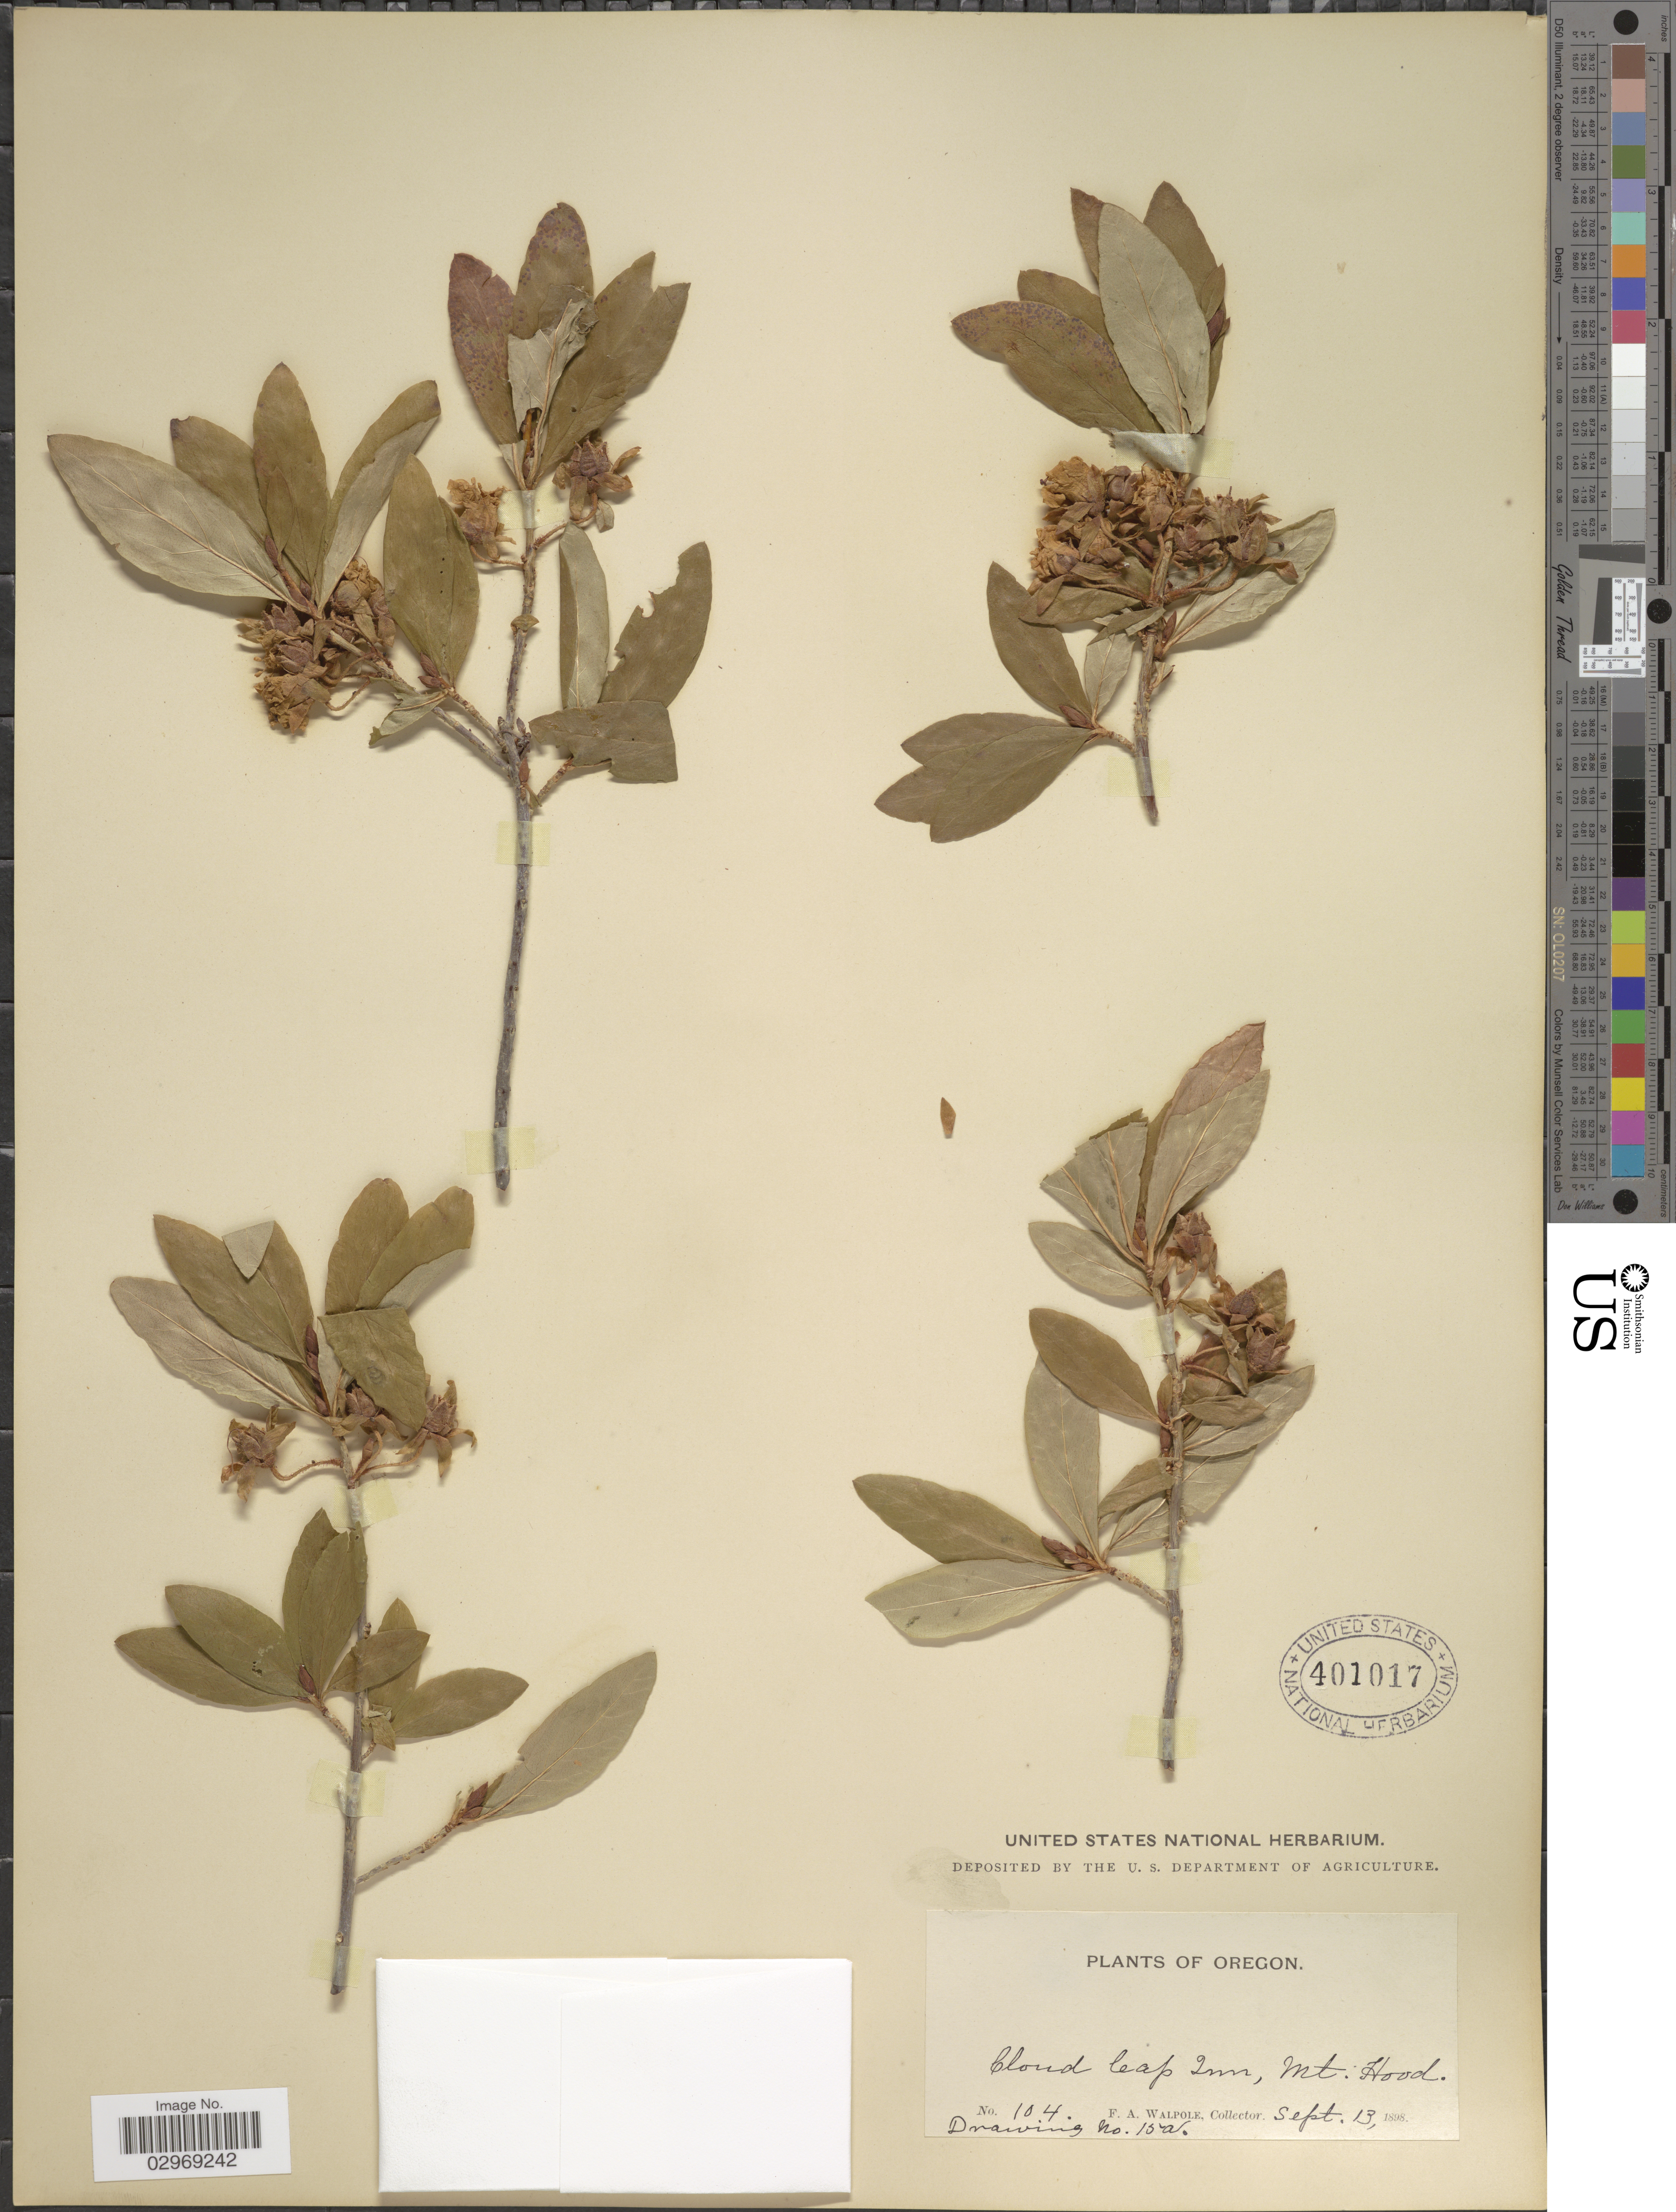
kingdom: Plantae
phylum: Tracheophyta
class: Magnoliopsida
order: Ericales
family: Ericaceae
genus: Rhododendron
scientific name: Rhododendron occidentale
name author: (Torr. & A. Gray) A. Gray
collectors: F. Walpole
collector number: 104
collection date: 1898-09-13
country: United States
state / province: Oregon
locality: Cloud Cap Inn, Mt. Hood.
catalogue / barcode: US 401017